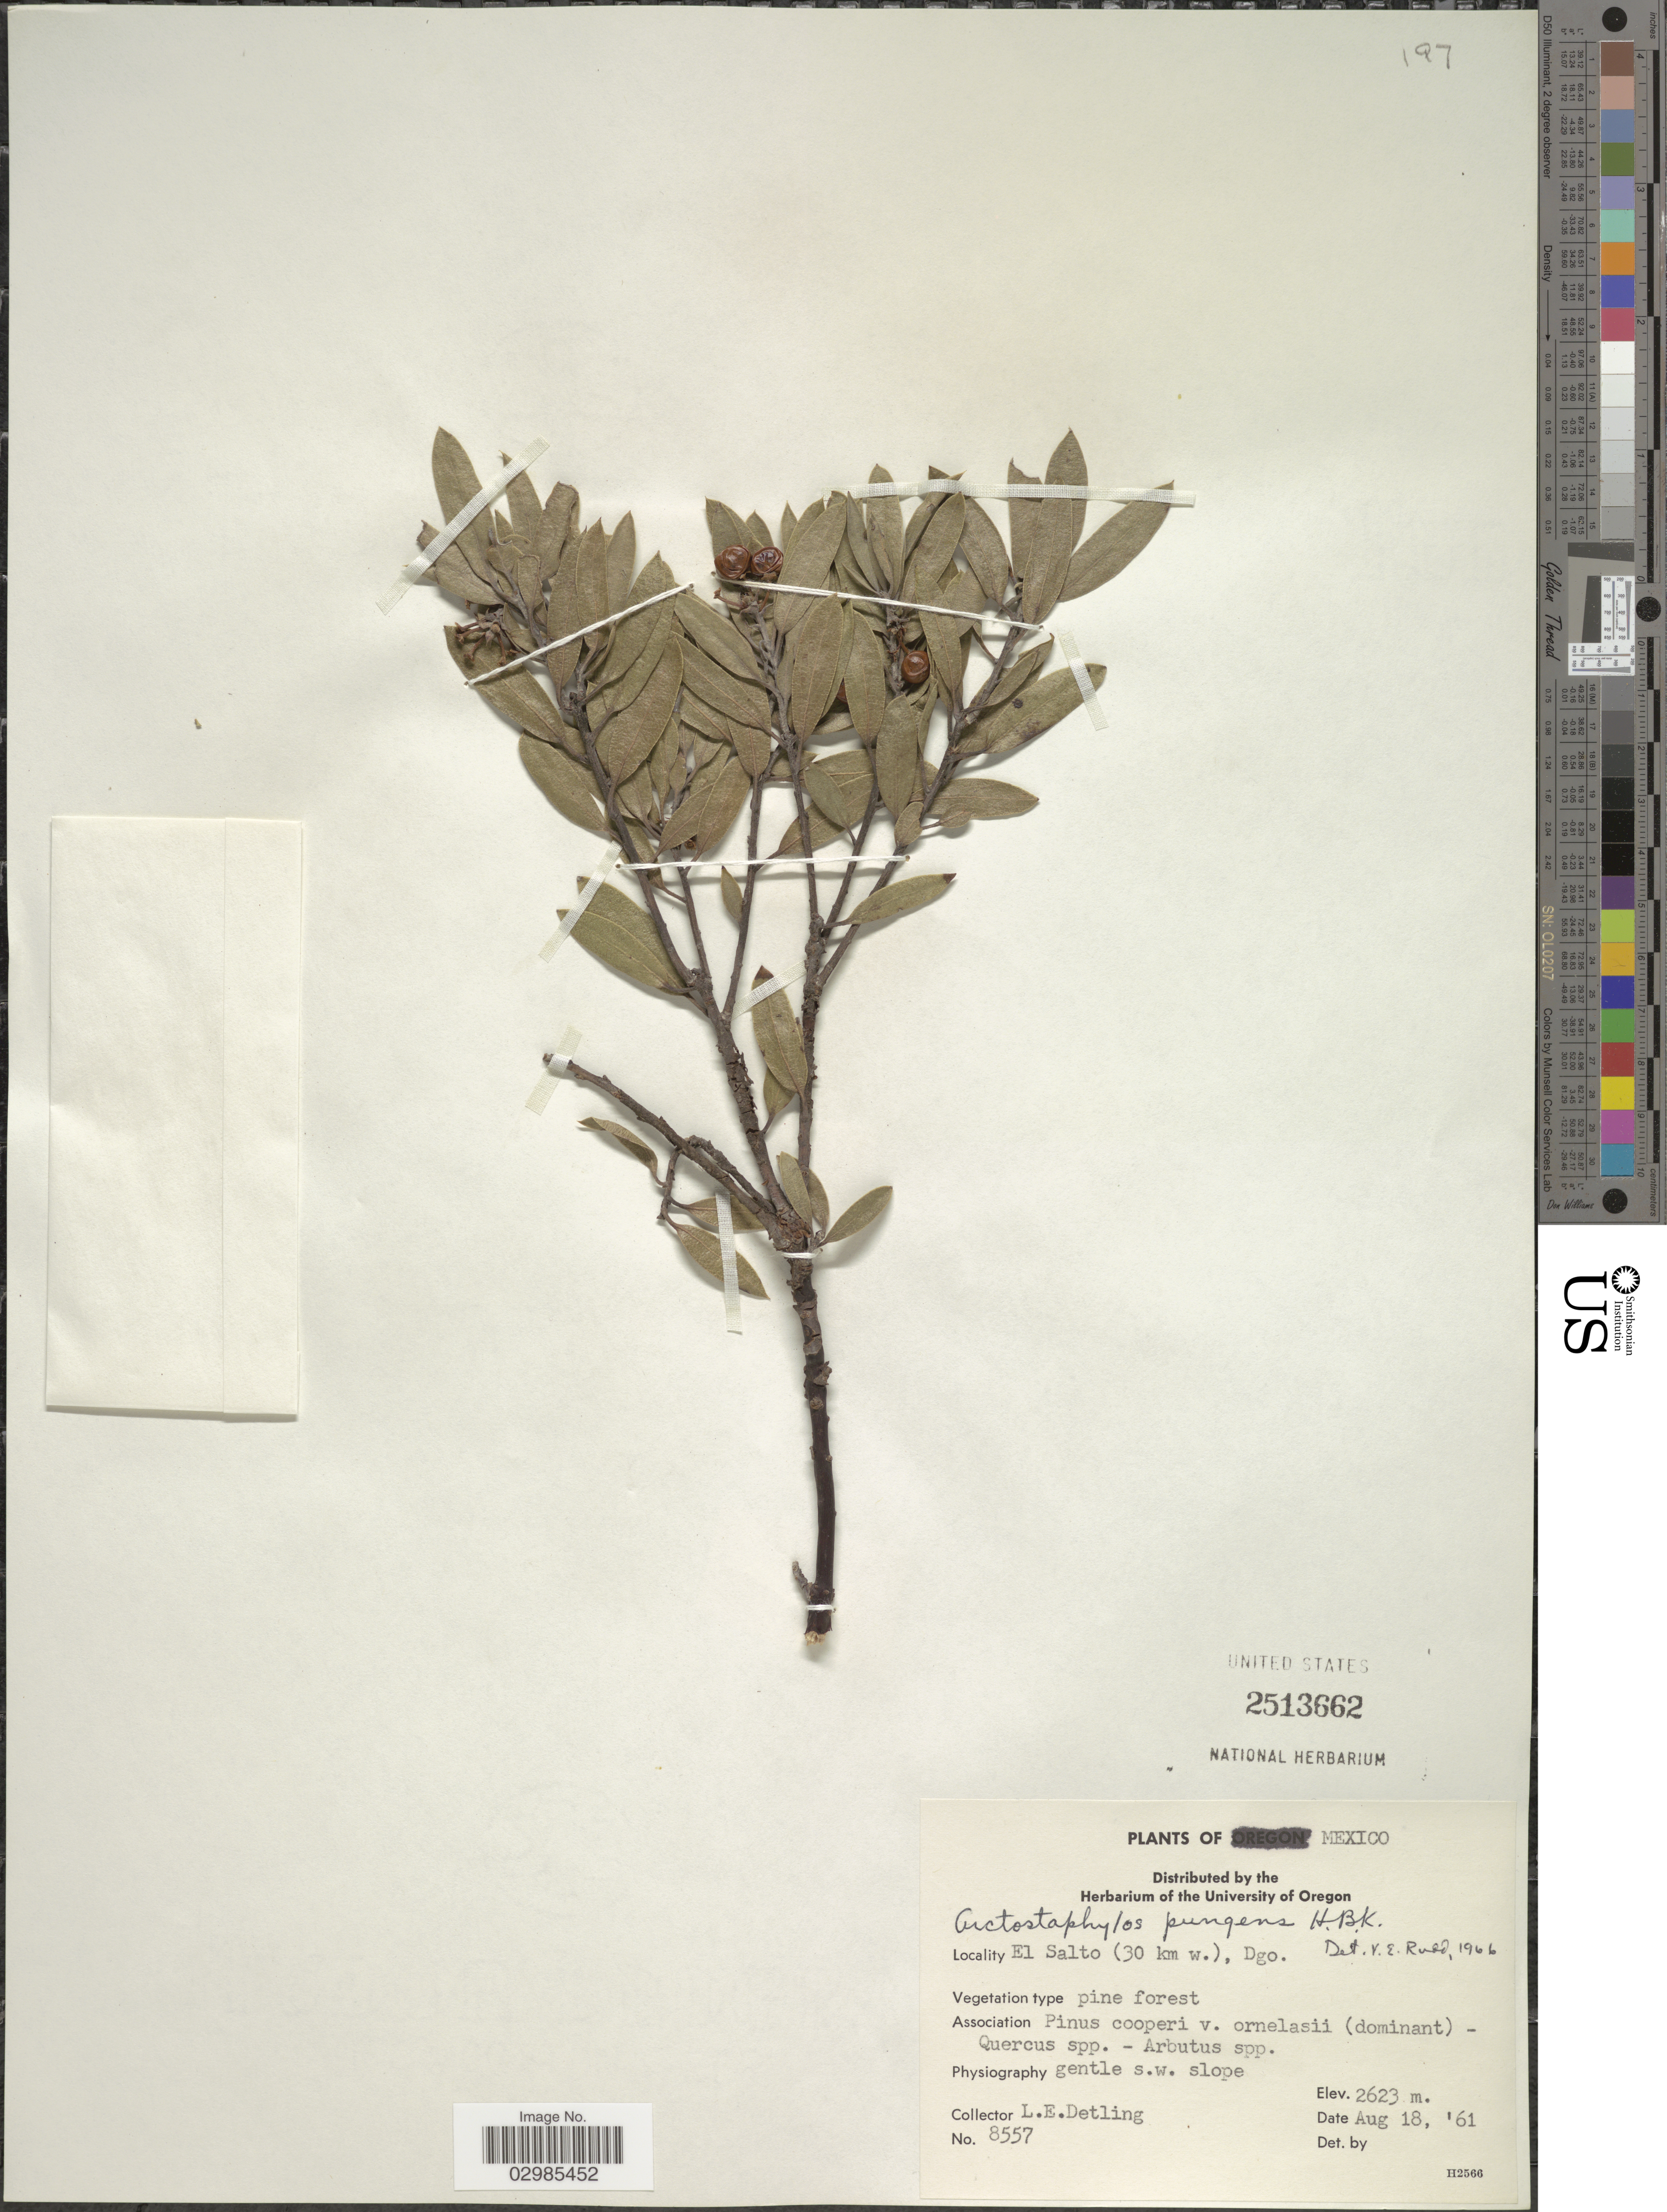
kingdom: Plantae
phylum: Tracheophyta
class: Magnoliopsida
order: Ericales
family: Ericaceae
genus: Arctostaphylos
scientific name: Arctostaphylos pungens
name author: Kunth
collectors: L. E. Detling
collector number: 8557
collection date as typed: Transcribed d/m/y: 18/8/61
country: Mexico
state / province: Durango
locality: El Salto (30 km w.), Dgo.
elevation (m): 2623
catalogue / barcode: US 2513662